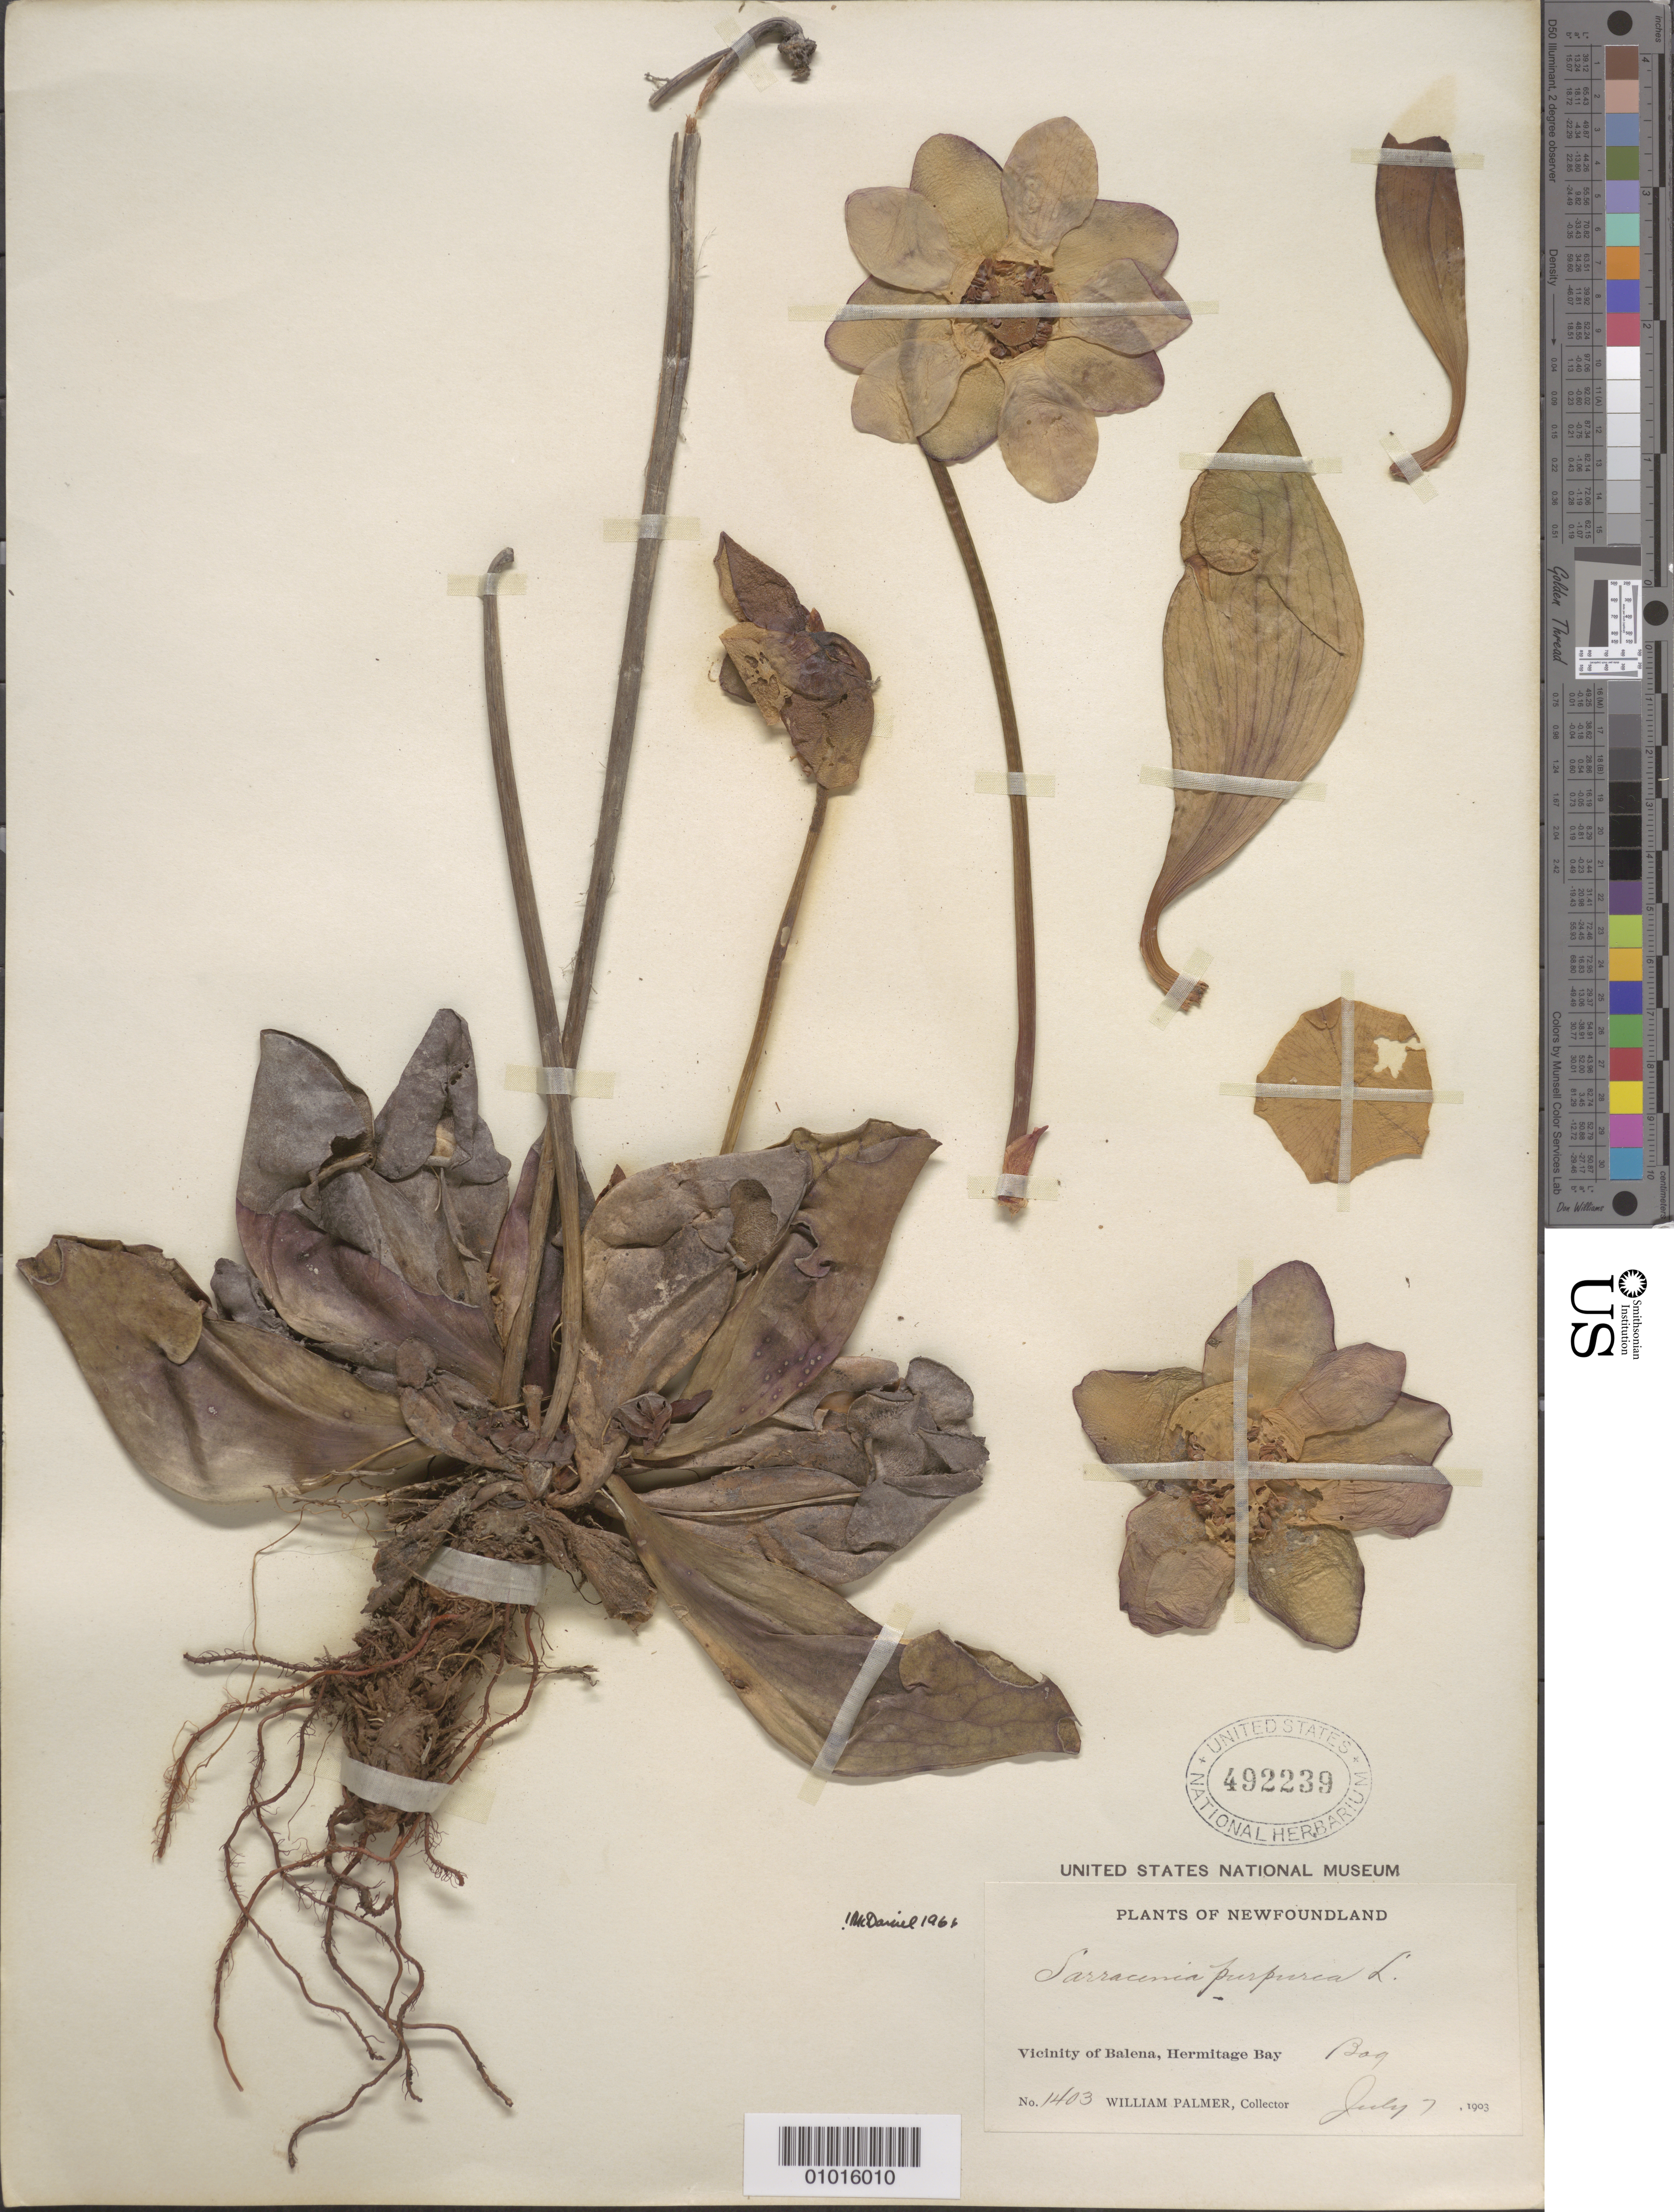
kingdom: Plantae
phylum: Tracheophyta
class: Magnoliopsida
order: Ericales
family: Sarraceniaceae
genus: Sarracenia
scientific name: Sarracenia purpurea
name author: L.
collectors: W. L. Palmer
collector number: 1403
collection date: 1903-07-07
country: Canada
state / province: Newfoundland and Labrador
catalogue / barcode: US 492239